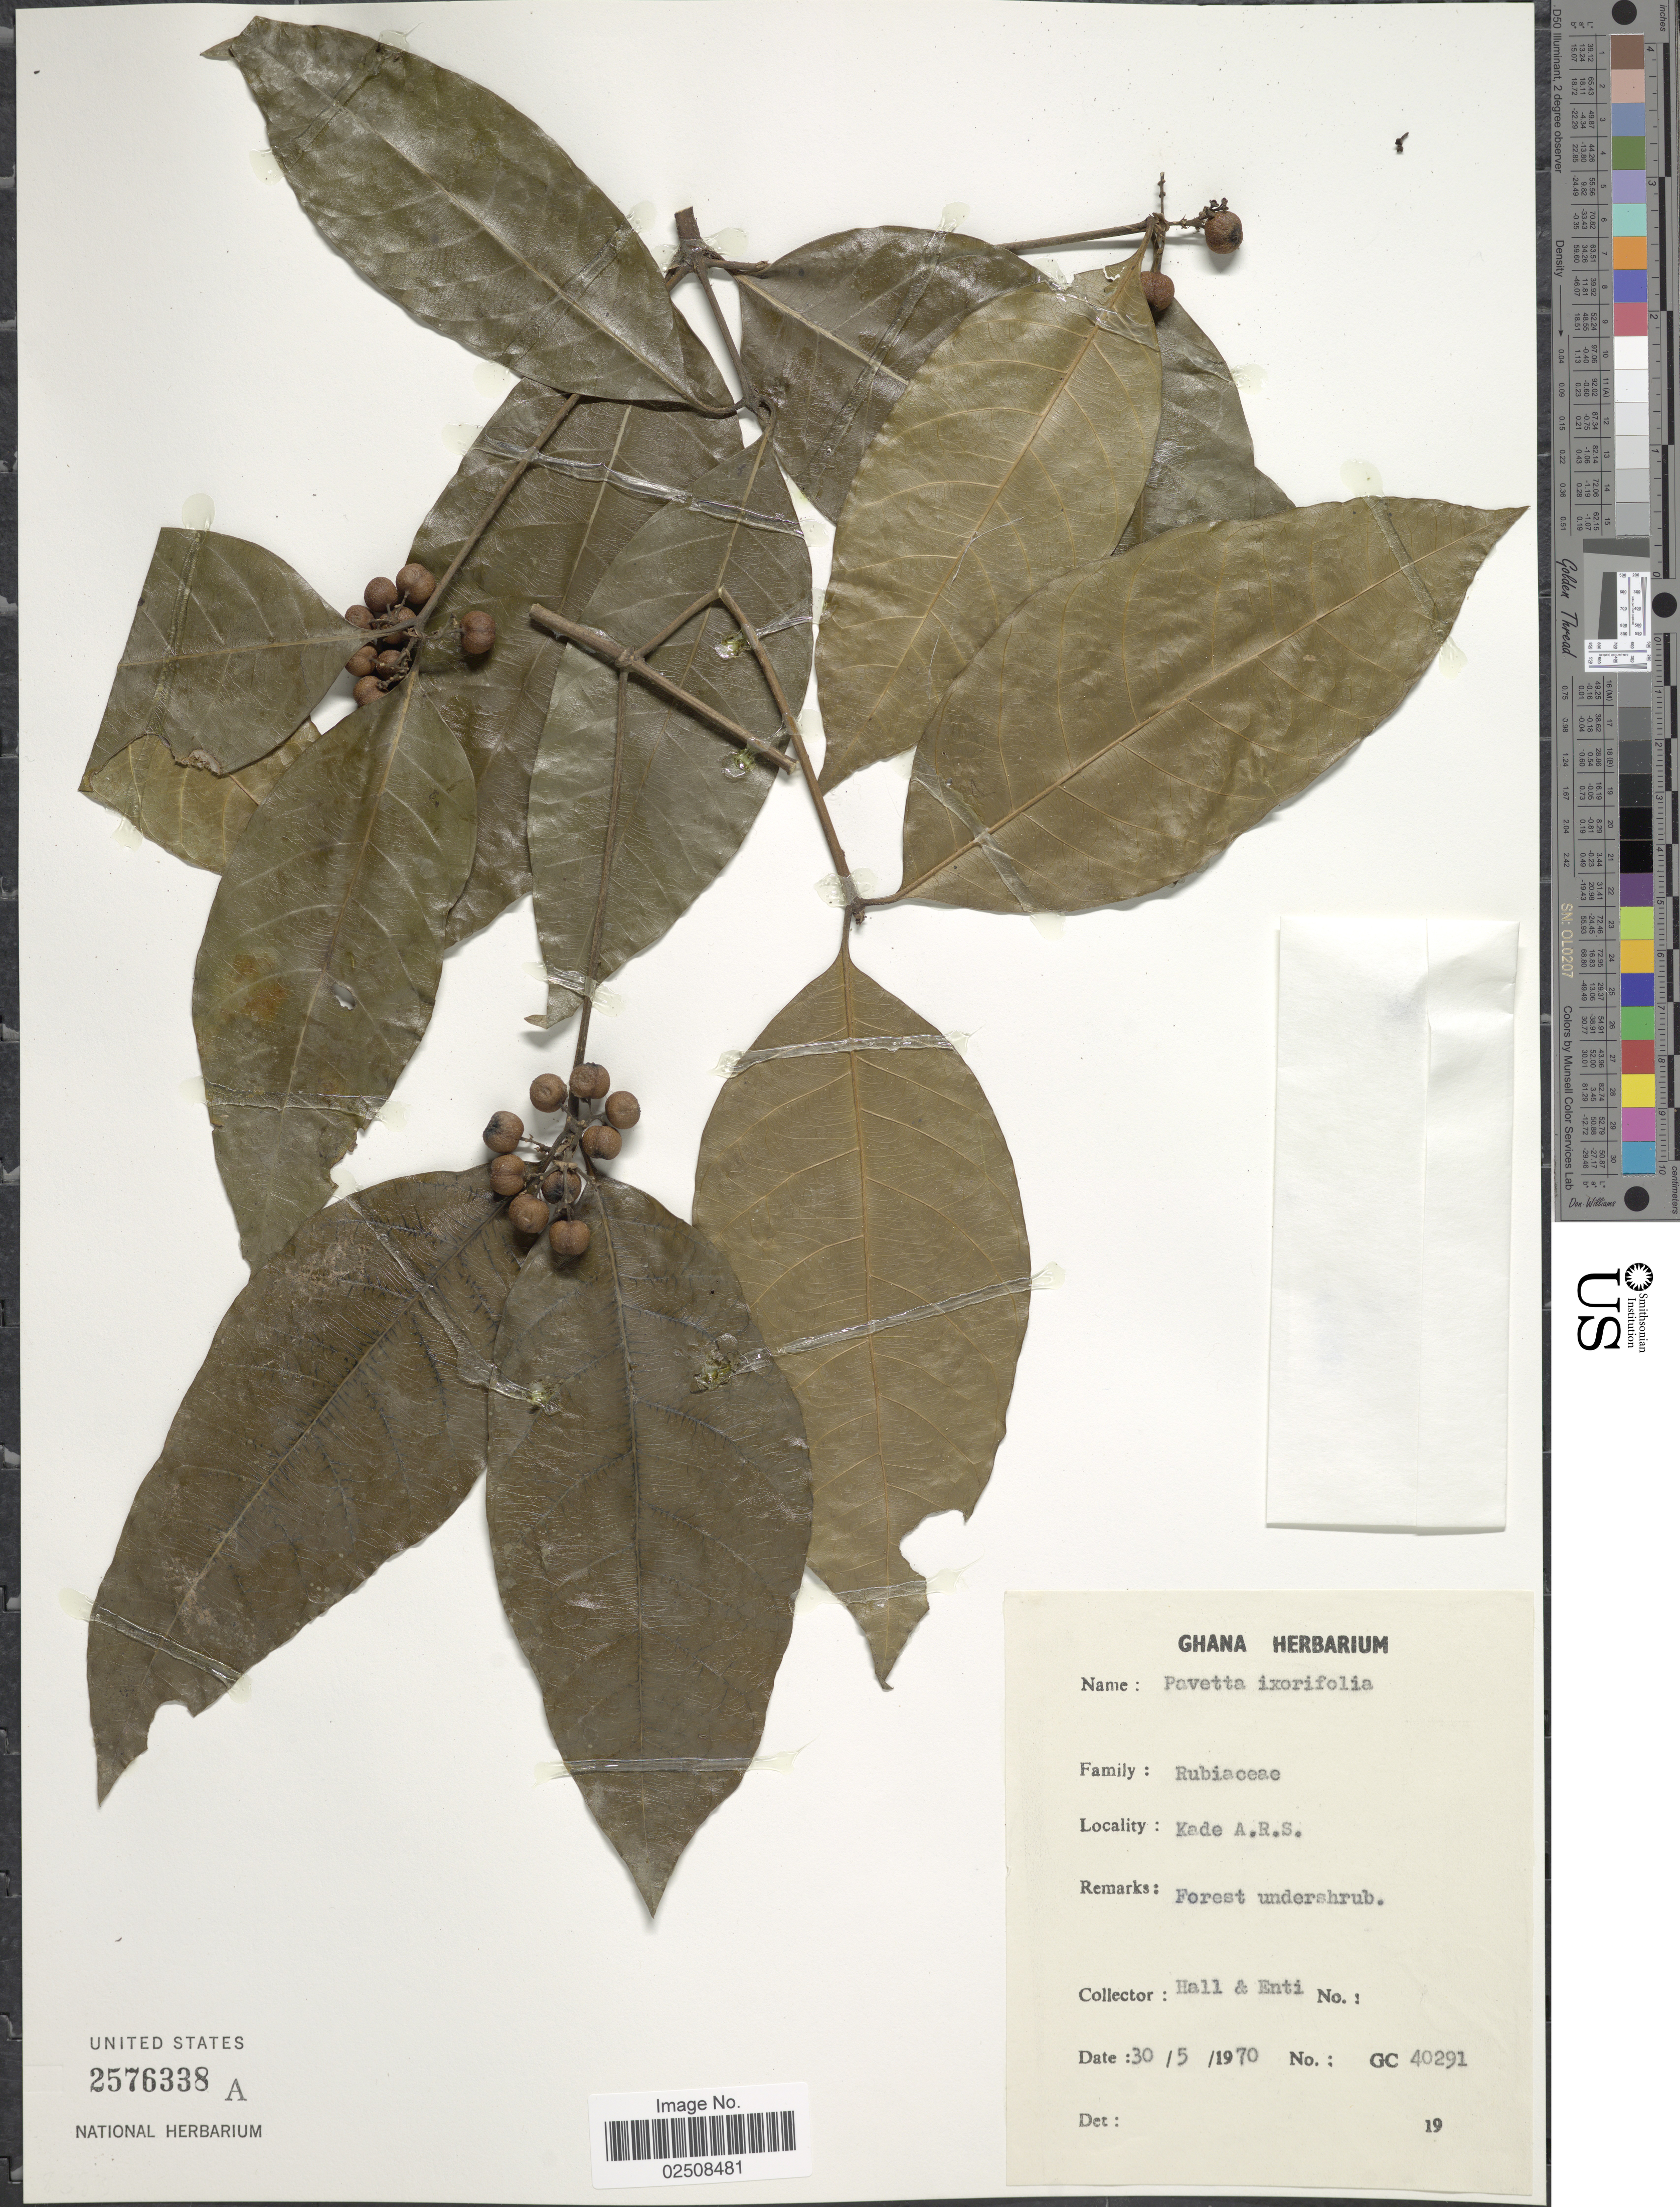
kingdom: Plantae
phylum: Tracheophyta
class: Magnoliopsida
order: Gentianales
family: Rubiaceae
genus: Pavetta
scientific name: Pavetta ixorifolia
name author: Bremek.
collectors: -- Hall & -. Enti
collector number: GC40291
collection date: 1970-05-30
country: Ghana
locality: Kade A.R.S.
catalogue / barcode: US 2576338A